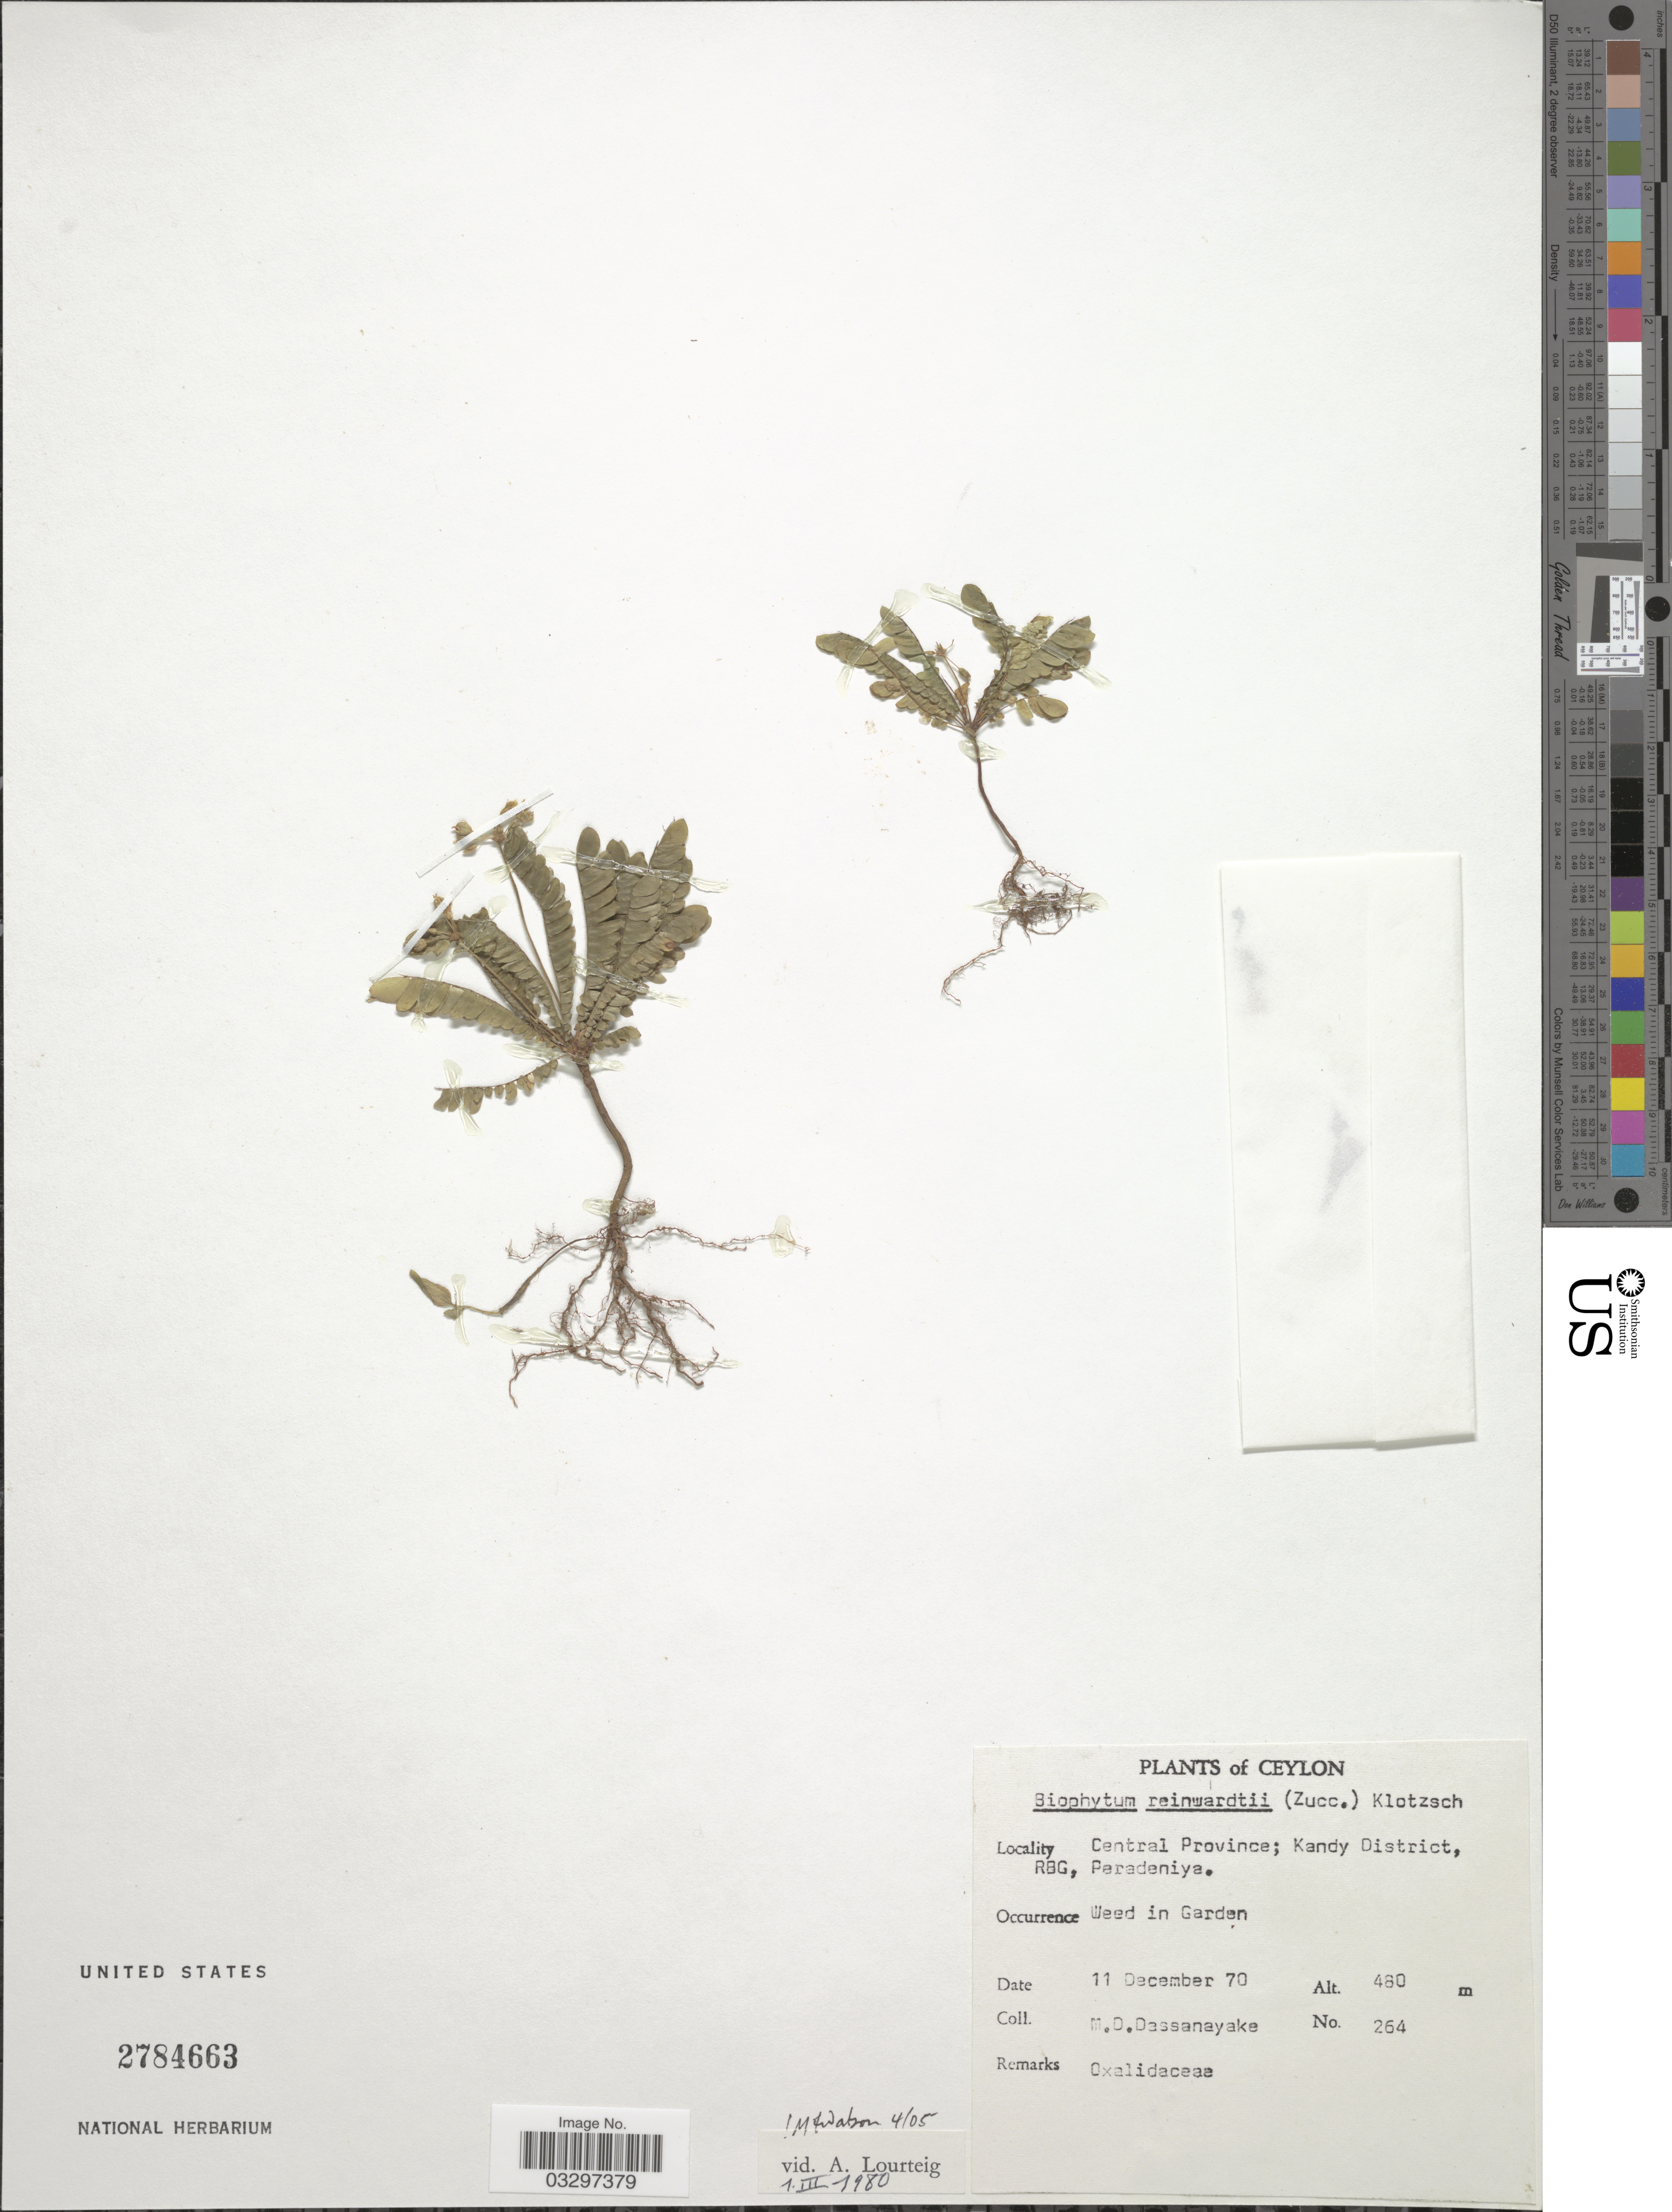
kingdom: Plantae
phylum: Tracheophyta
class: Magnoliopsida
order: Oxalidales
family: Oxalidaceae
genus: Biophytum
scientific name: Biophytum reinwardtii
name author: (Zucc.) Klotzsch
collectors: M. D. Dassanayake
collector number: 264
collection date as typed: Transcribed d/m/y: 11/12/70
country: Sri Lanka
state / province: Central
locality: Ceylon. Kandy District, RBG, Peradeniya.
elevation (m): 480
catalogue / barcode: US 2784663